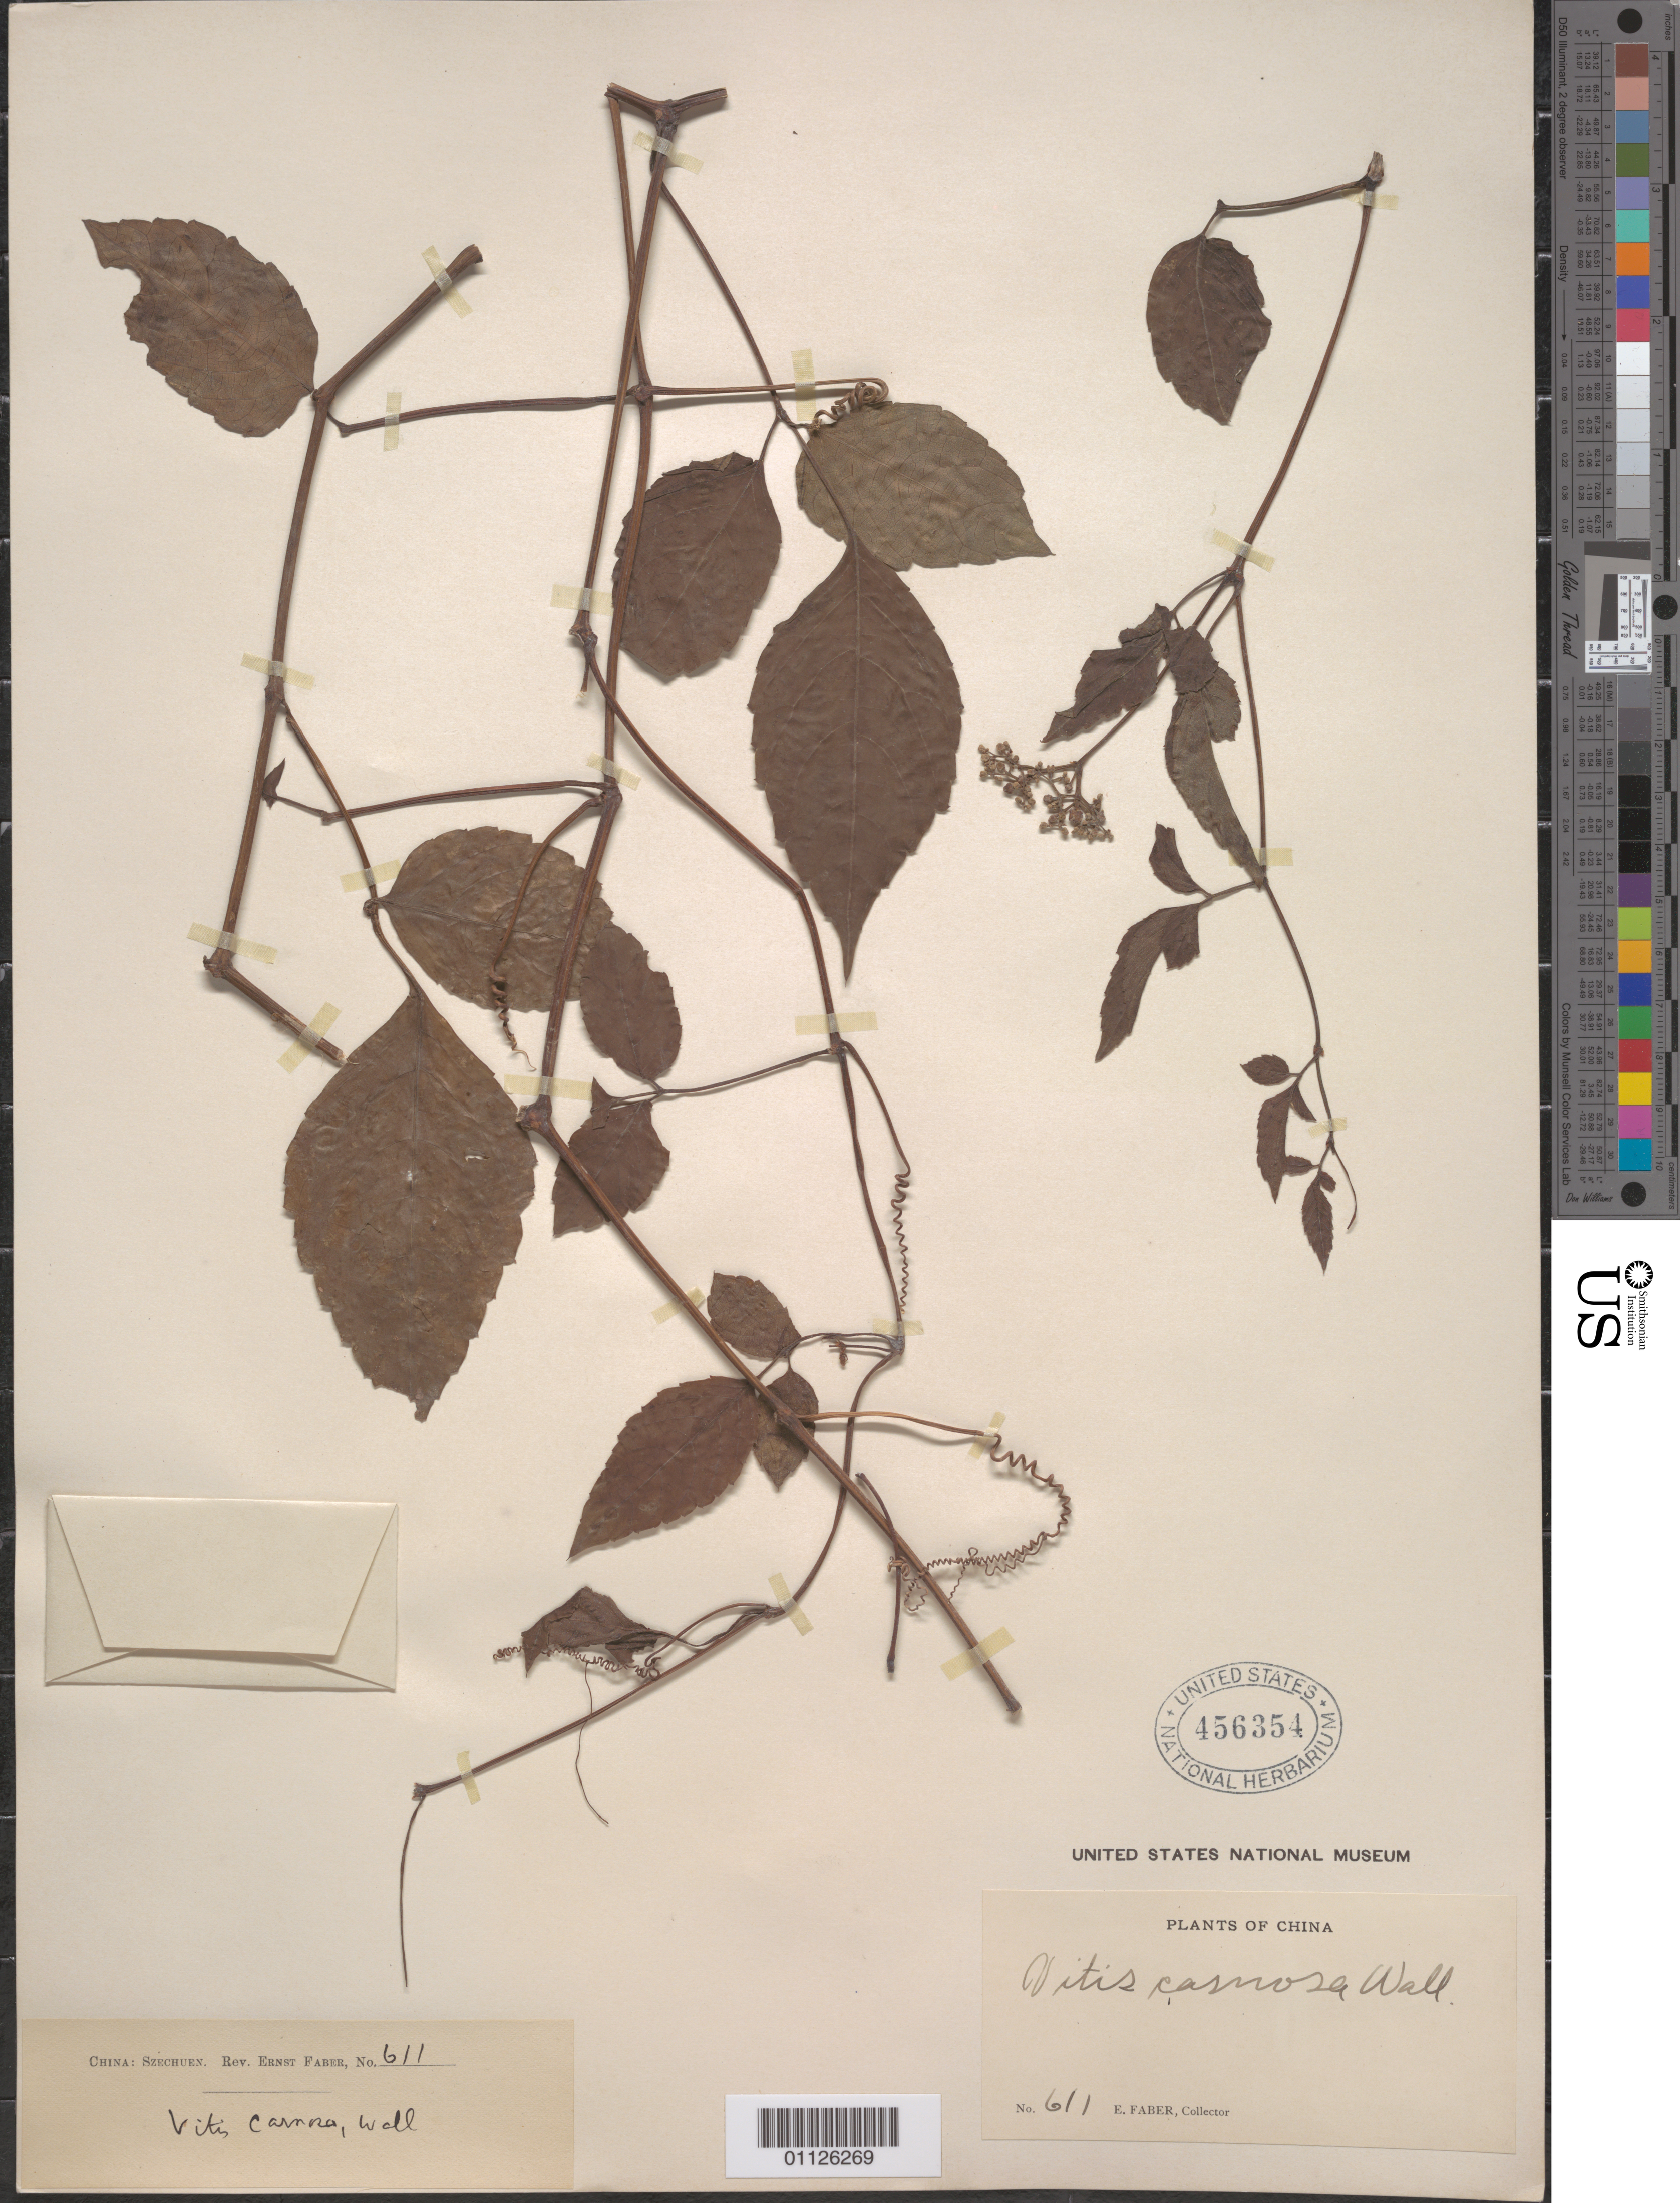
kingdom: Plantae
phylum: Tracheophyta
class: Magnoliopsida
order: Vitales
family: Vitaceae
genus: Causonis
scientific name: Causonis trifolia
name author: (L.) Mabb. & J. Wen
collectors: E. Faber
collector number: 611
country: China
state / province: Sichuan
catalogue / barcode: US 456354